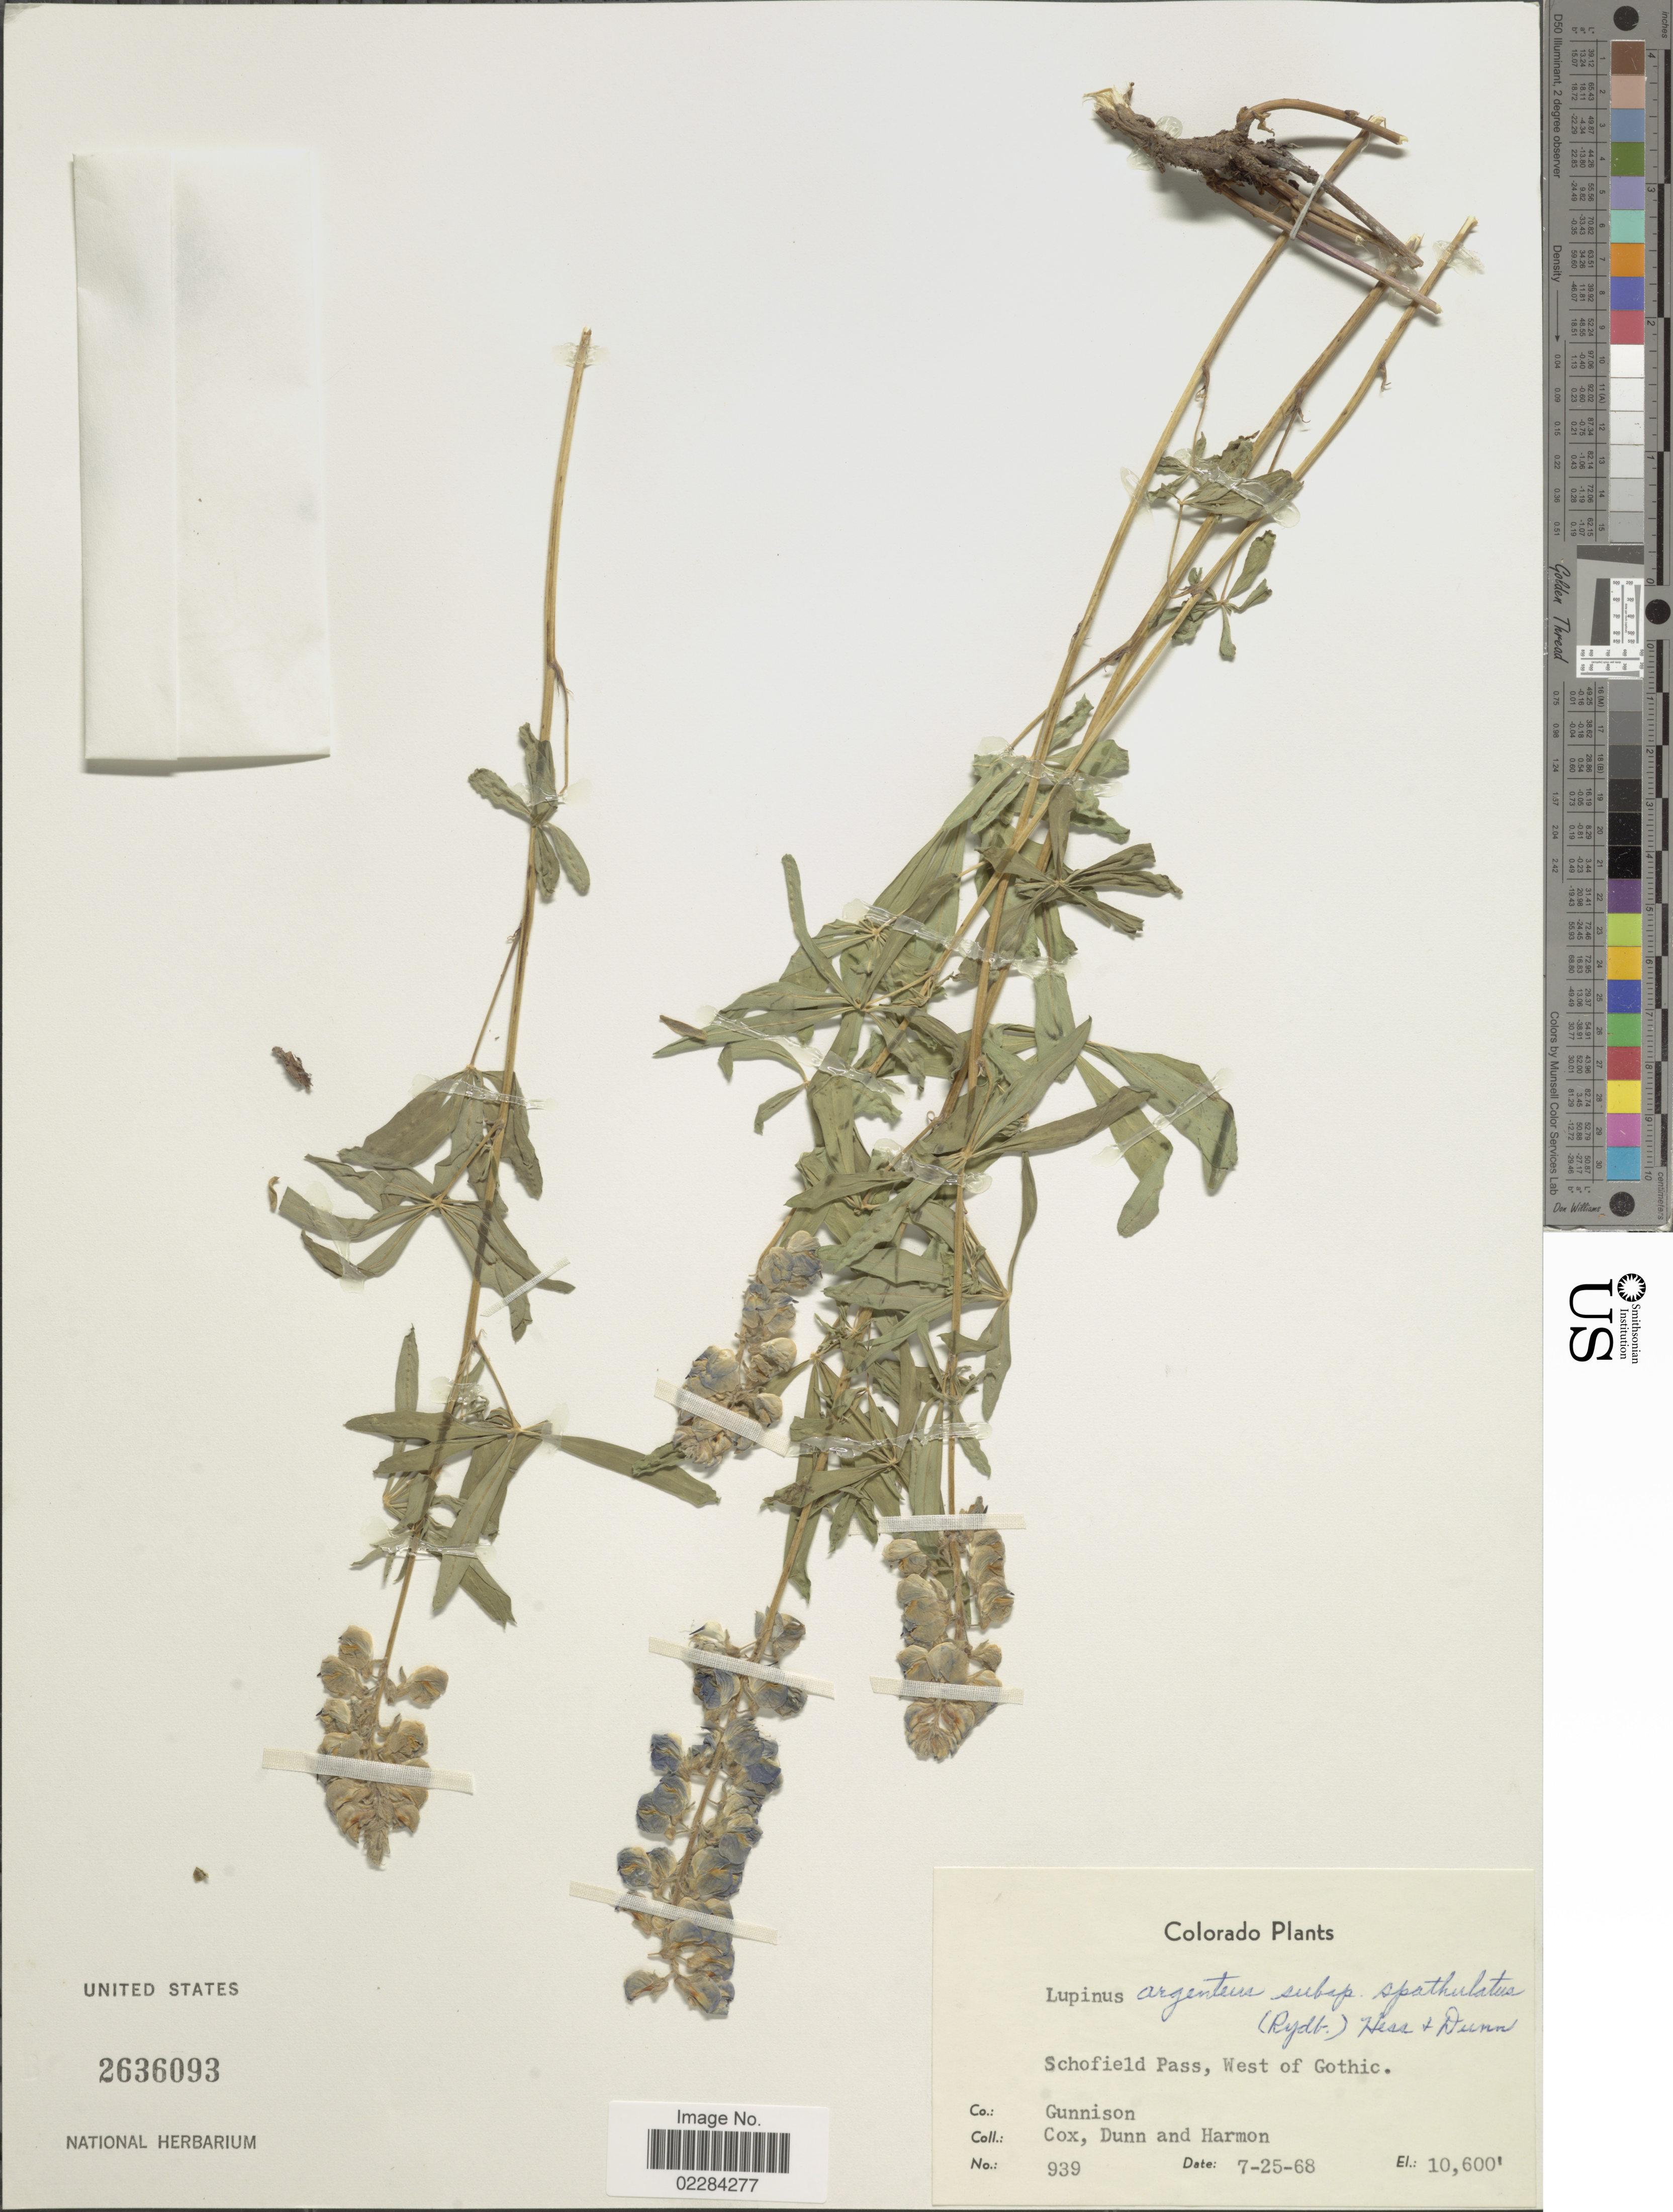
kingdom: Plantae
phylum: Tracheophyta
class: Magnoliopsida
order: Fabales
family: Fabaceae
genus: Lupinus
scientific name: Lupinus argenteus subsp. spathulatus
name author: (Rydb.) L.W. Hess & D.B. Dunn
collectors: -. Cox, Dunn, -- & -. Harmon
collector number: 939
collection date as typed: Transcribed d/m/y: 25/7/68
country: United States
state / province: Colorado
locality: Schofield Pass, West of Gothic. Co.: Gunnison.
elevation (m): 3231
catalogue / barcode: US 2636093